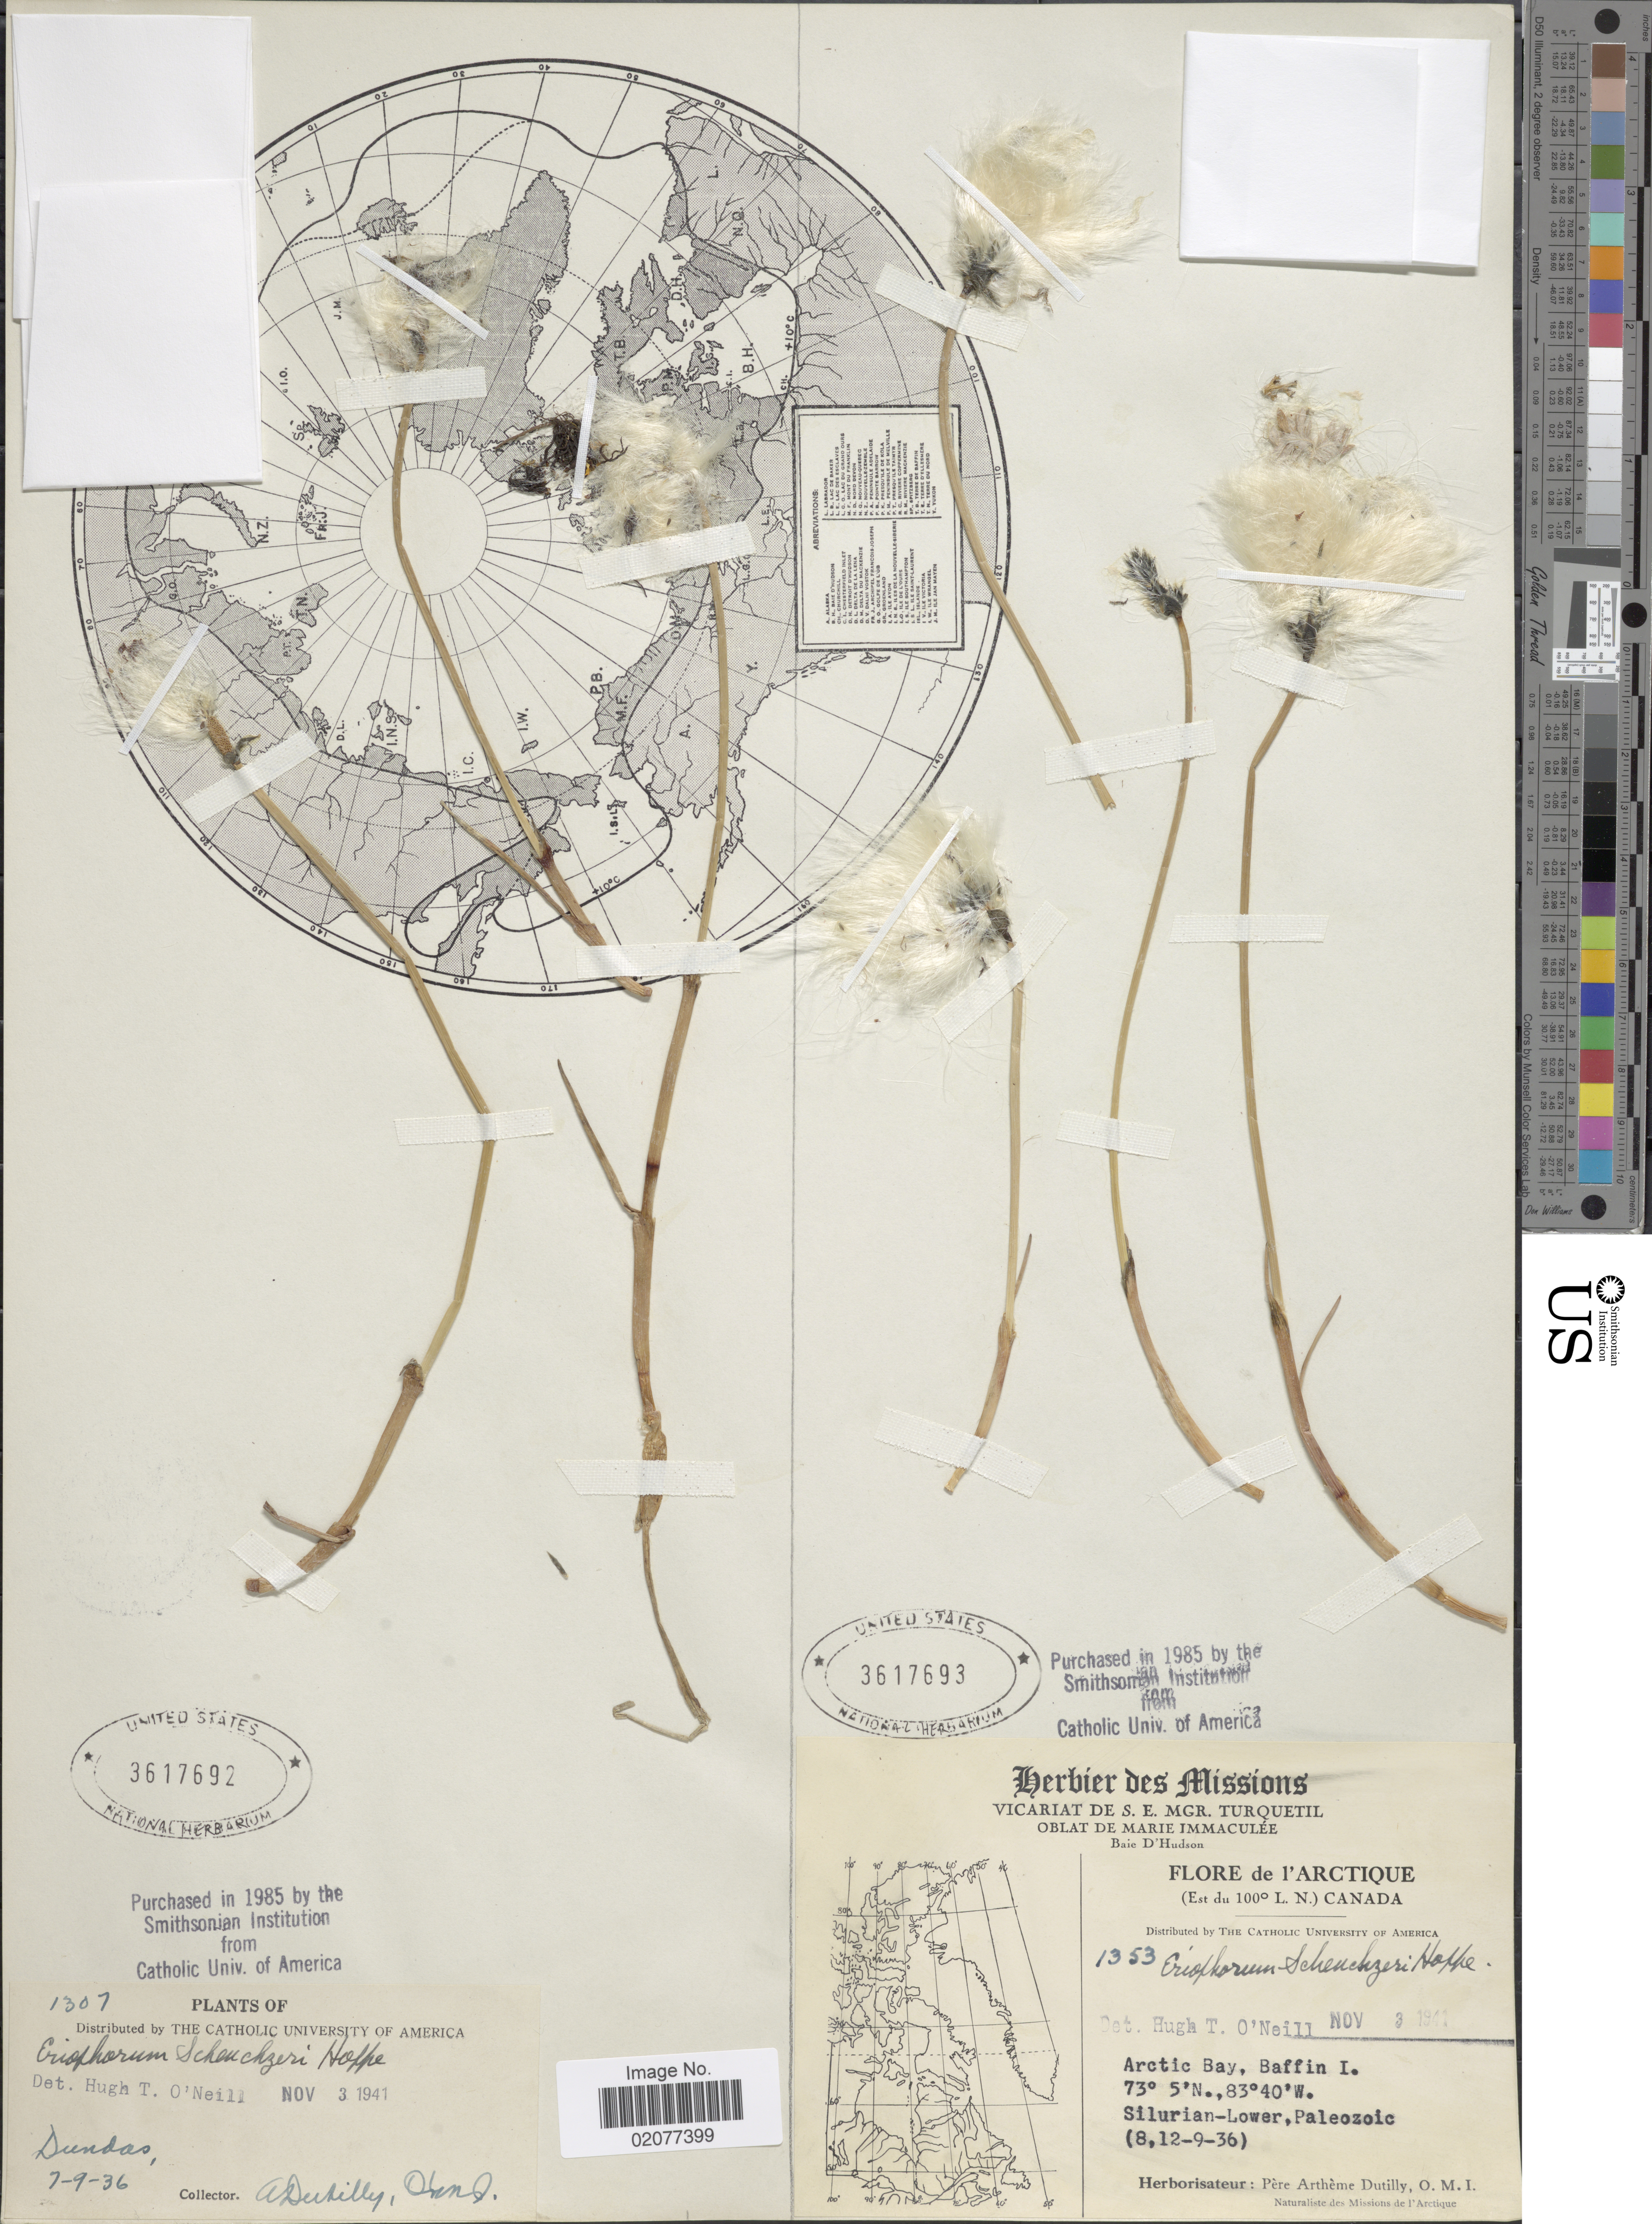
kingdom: Plantae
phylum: Tracheophyta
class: Liliopsida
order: Poales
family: Cyperaceae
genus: Eriophorum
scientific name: Eriophorum scheuchzeri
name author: Hoppe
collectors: A. Dutilly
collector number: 1353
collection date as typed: Transcribed d/m/y: 8/9/36 to 12/9/36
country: Canada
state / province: Nunavut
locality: L'Arctique (Est du 100º L.N.). Canada. Arctic Bay, Baffin I. Silurian-Lower, Paleozoic.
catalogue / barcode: US 3617693-2